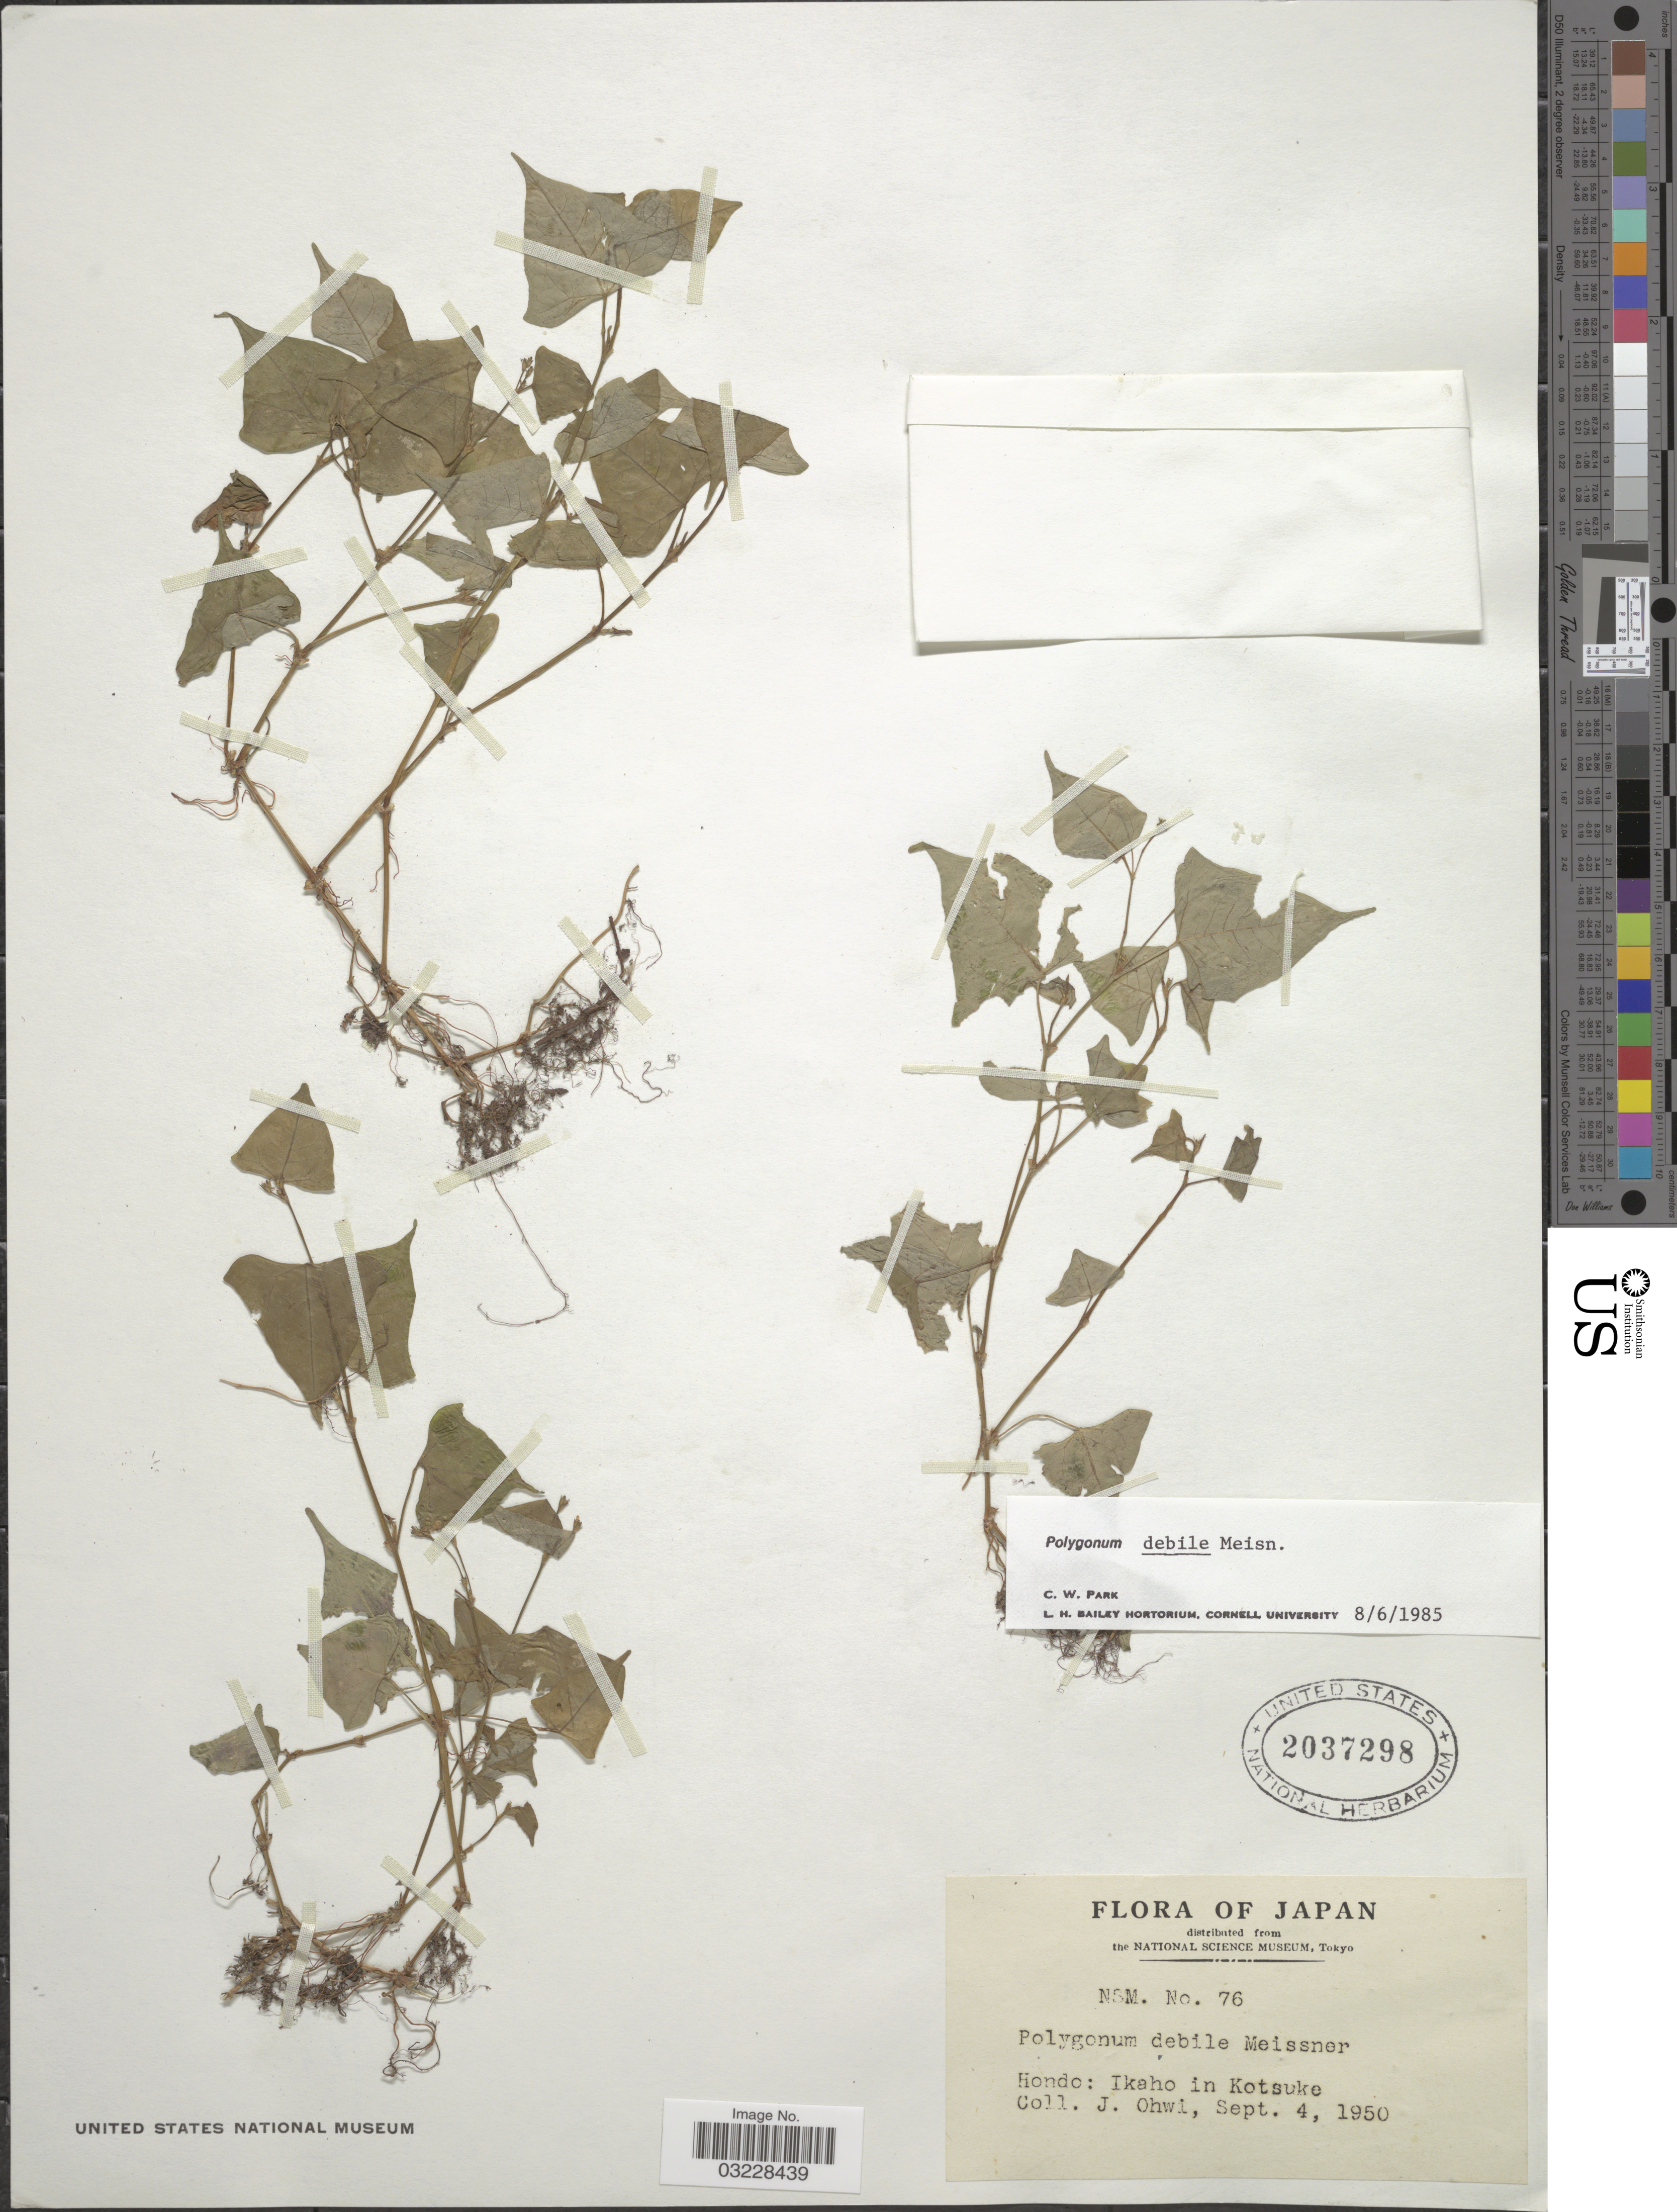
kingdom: Plantae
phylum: Tracheophyta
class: Magnoliopsida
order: Caryophyllales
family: Polygonaceae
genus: Persicaria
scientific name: Persicaria sp.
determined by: Atha, D. E.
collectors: J. Ohwi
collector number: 76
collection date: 1950-09-04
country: Japan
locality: Hondo: Ikaho in Kotsuke.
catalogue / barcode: US 2037298